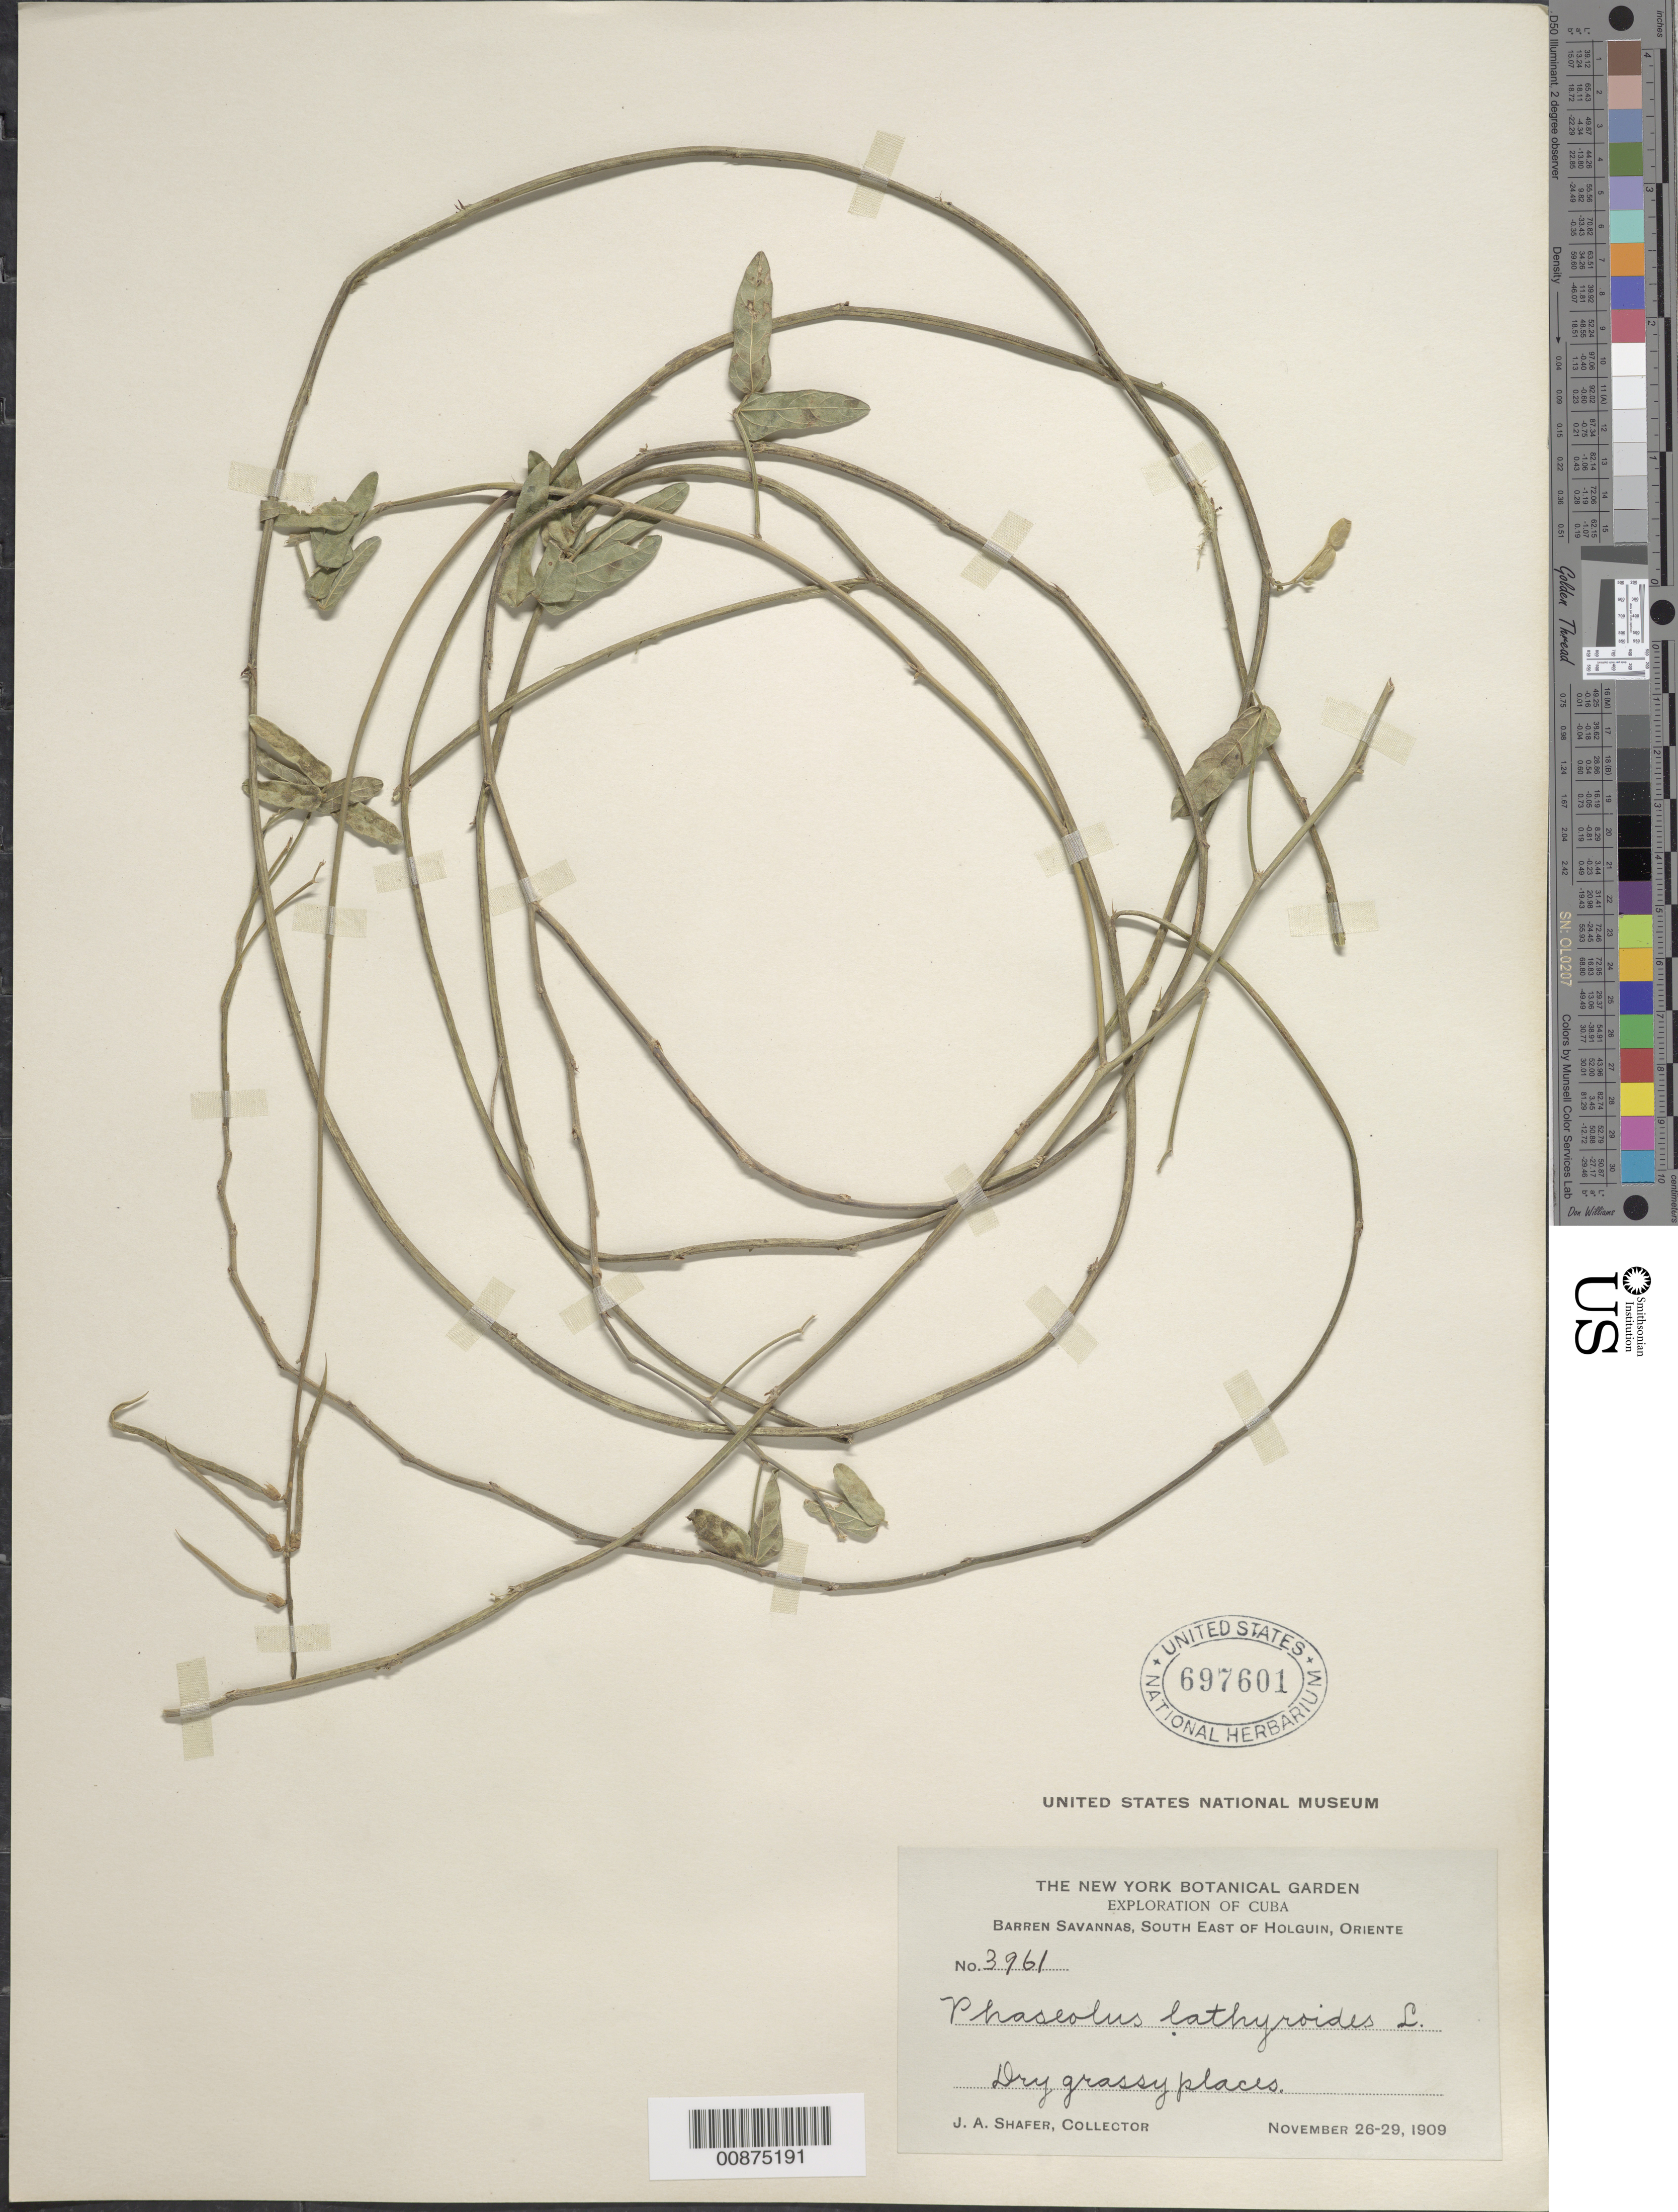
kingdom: Plantae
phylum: Tracheophyta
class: Magnoliopsida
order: Fabales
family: Fabaceae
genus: Macroptilium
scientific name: Macroptilium lathyroides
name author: (L.) Urb.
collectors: J. A. Shafer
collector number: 3961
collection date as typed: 26 Nov 1909 to 29 Nov 1909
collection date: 1909-11-26/1909-11-29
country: Cuba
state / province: Holguín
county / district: Dry forest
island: Cuba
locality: Barren Savannas South East of Holguin, Oriente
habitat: Dry grassy places.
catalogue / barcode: US 697601